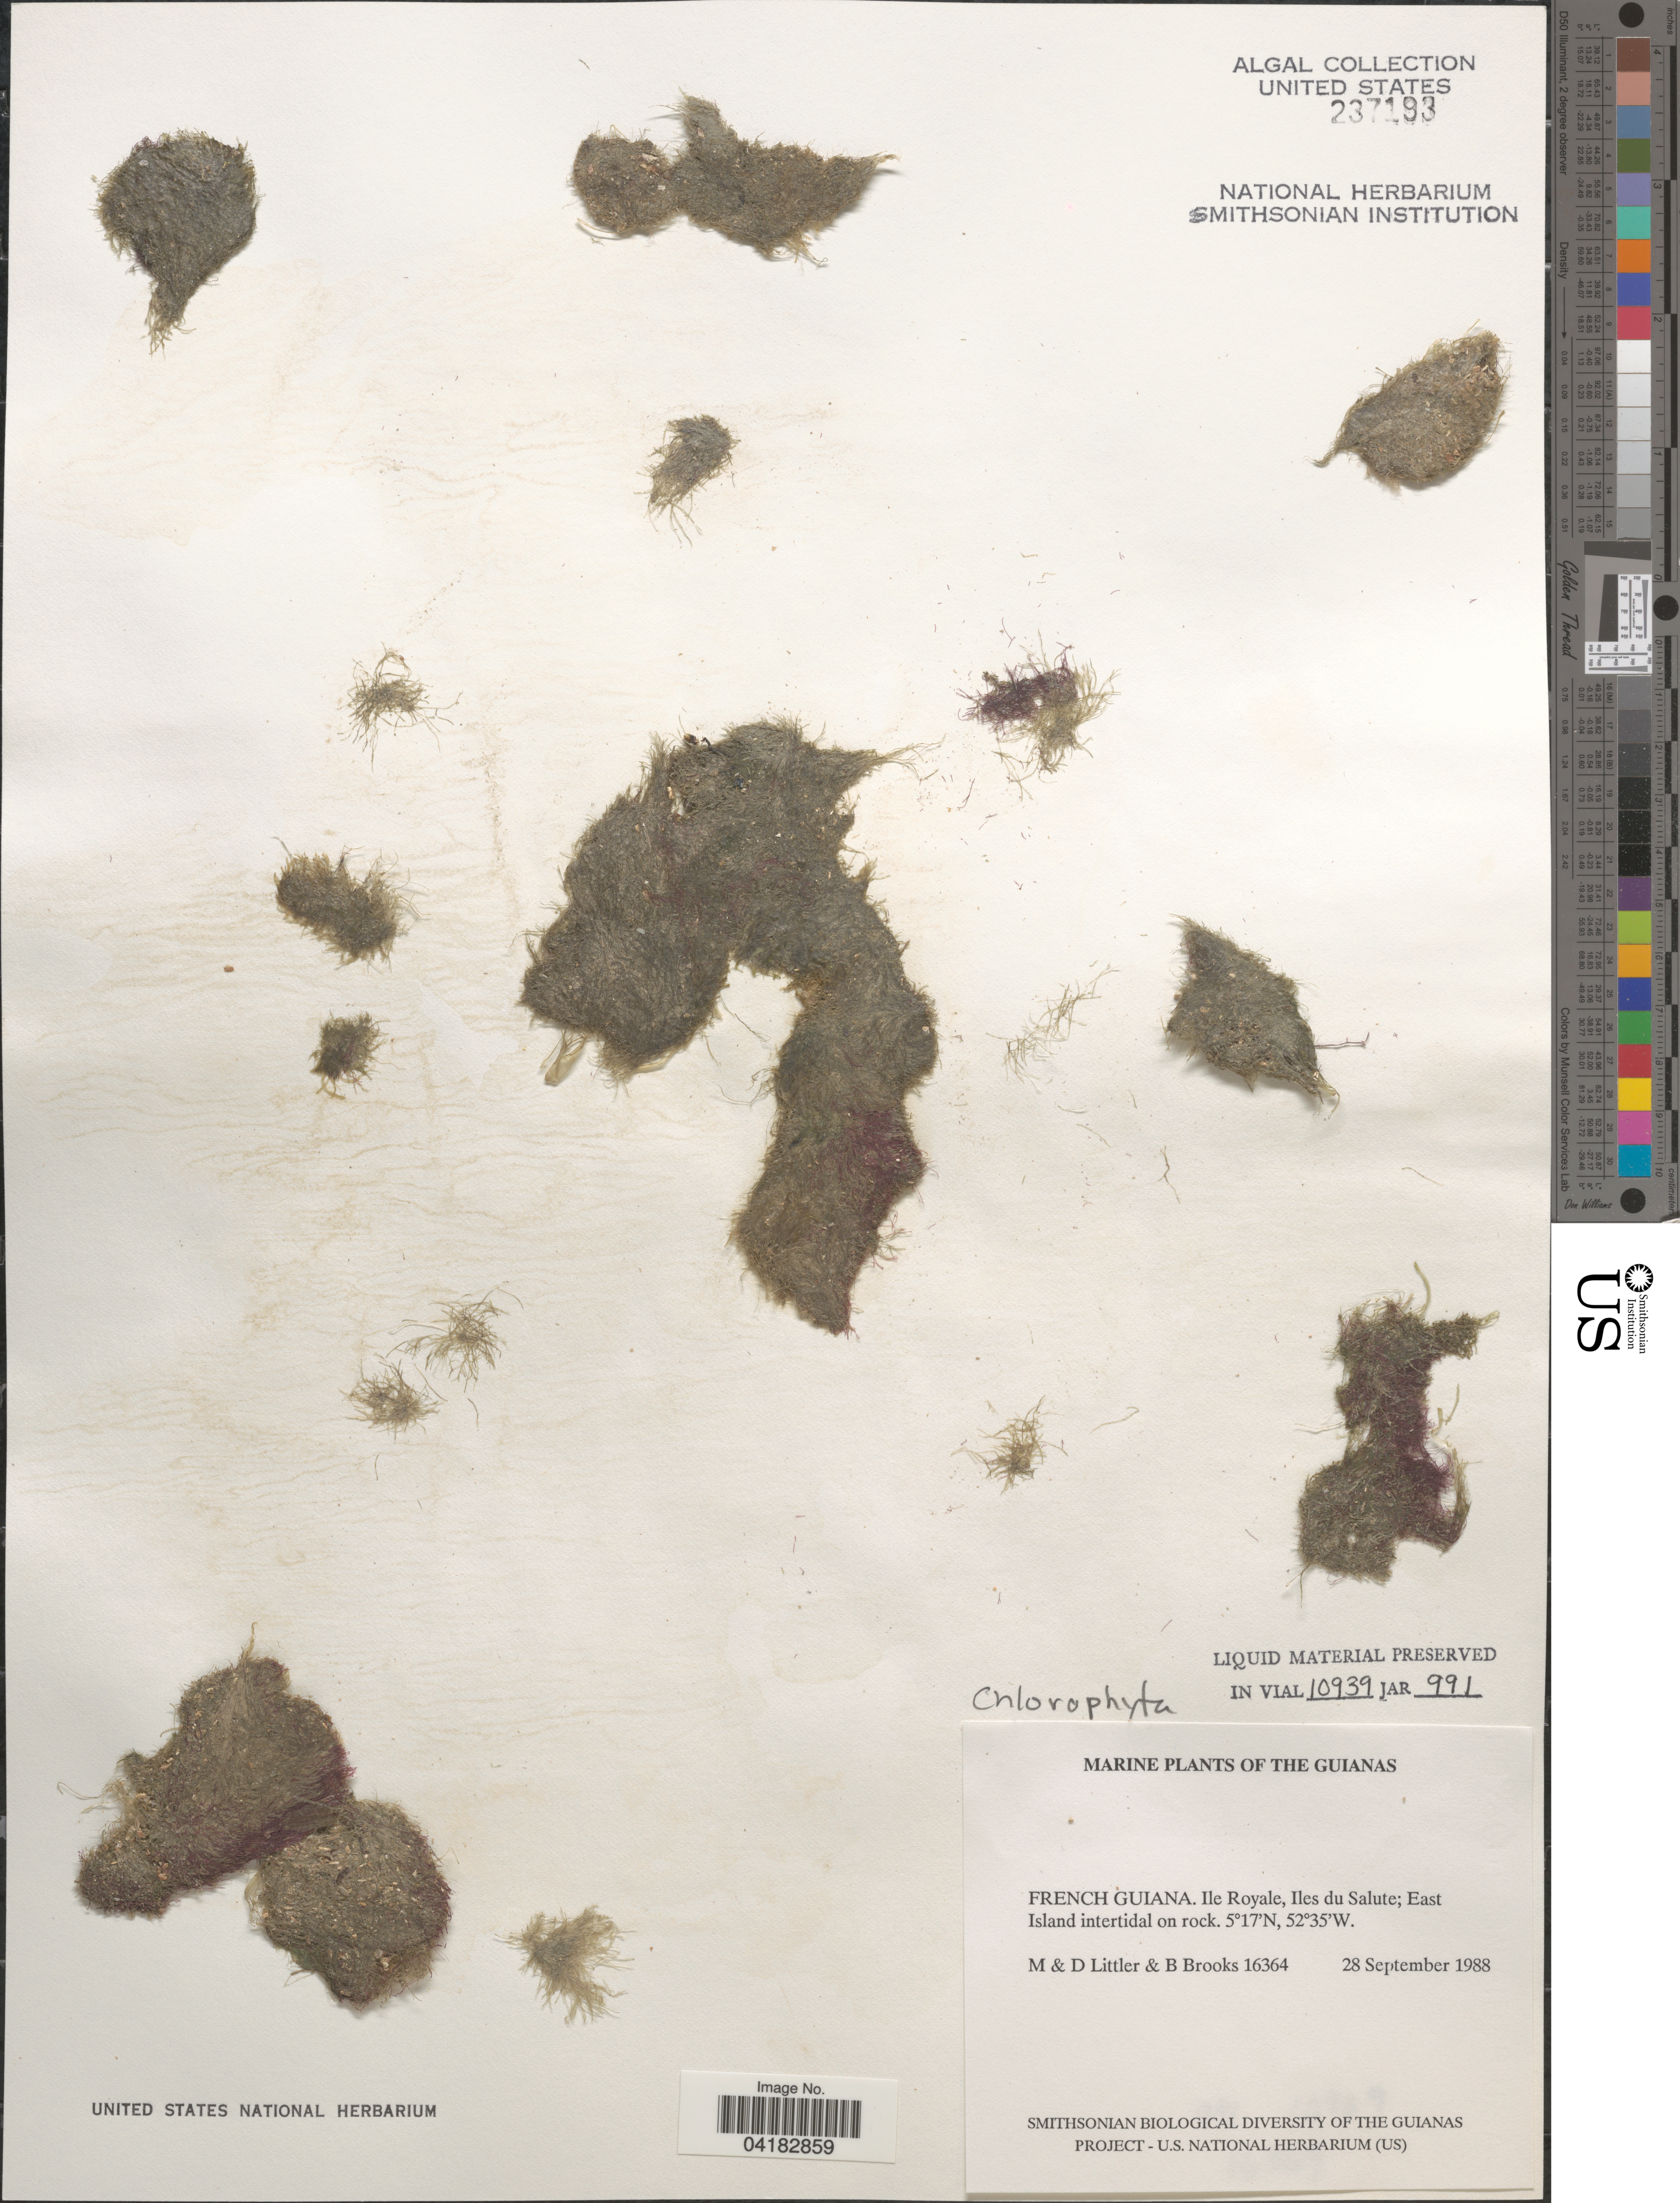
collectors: M. Littler, D. S. Littler & B. Brooks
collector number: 16364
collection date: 1988-09-28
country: French Guiana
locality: Guianas. Ile Royale, Iles du Salute; East Island intertidal on rock.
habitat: East Island intertidal on rock.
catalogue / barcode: US 237193